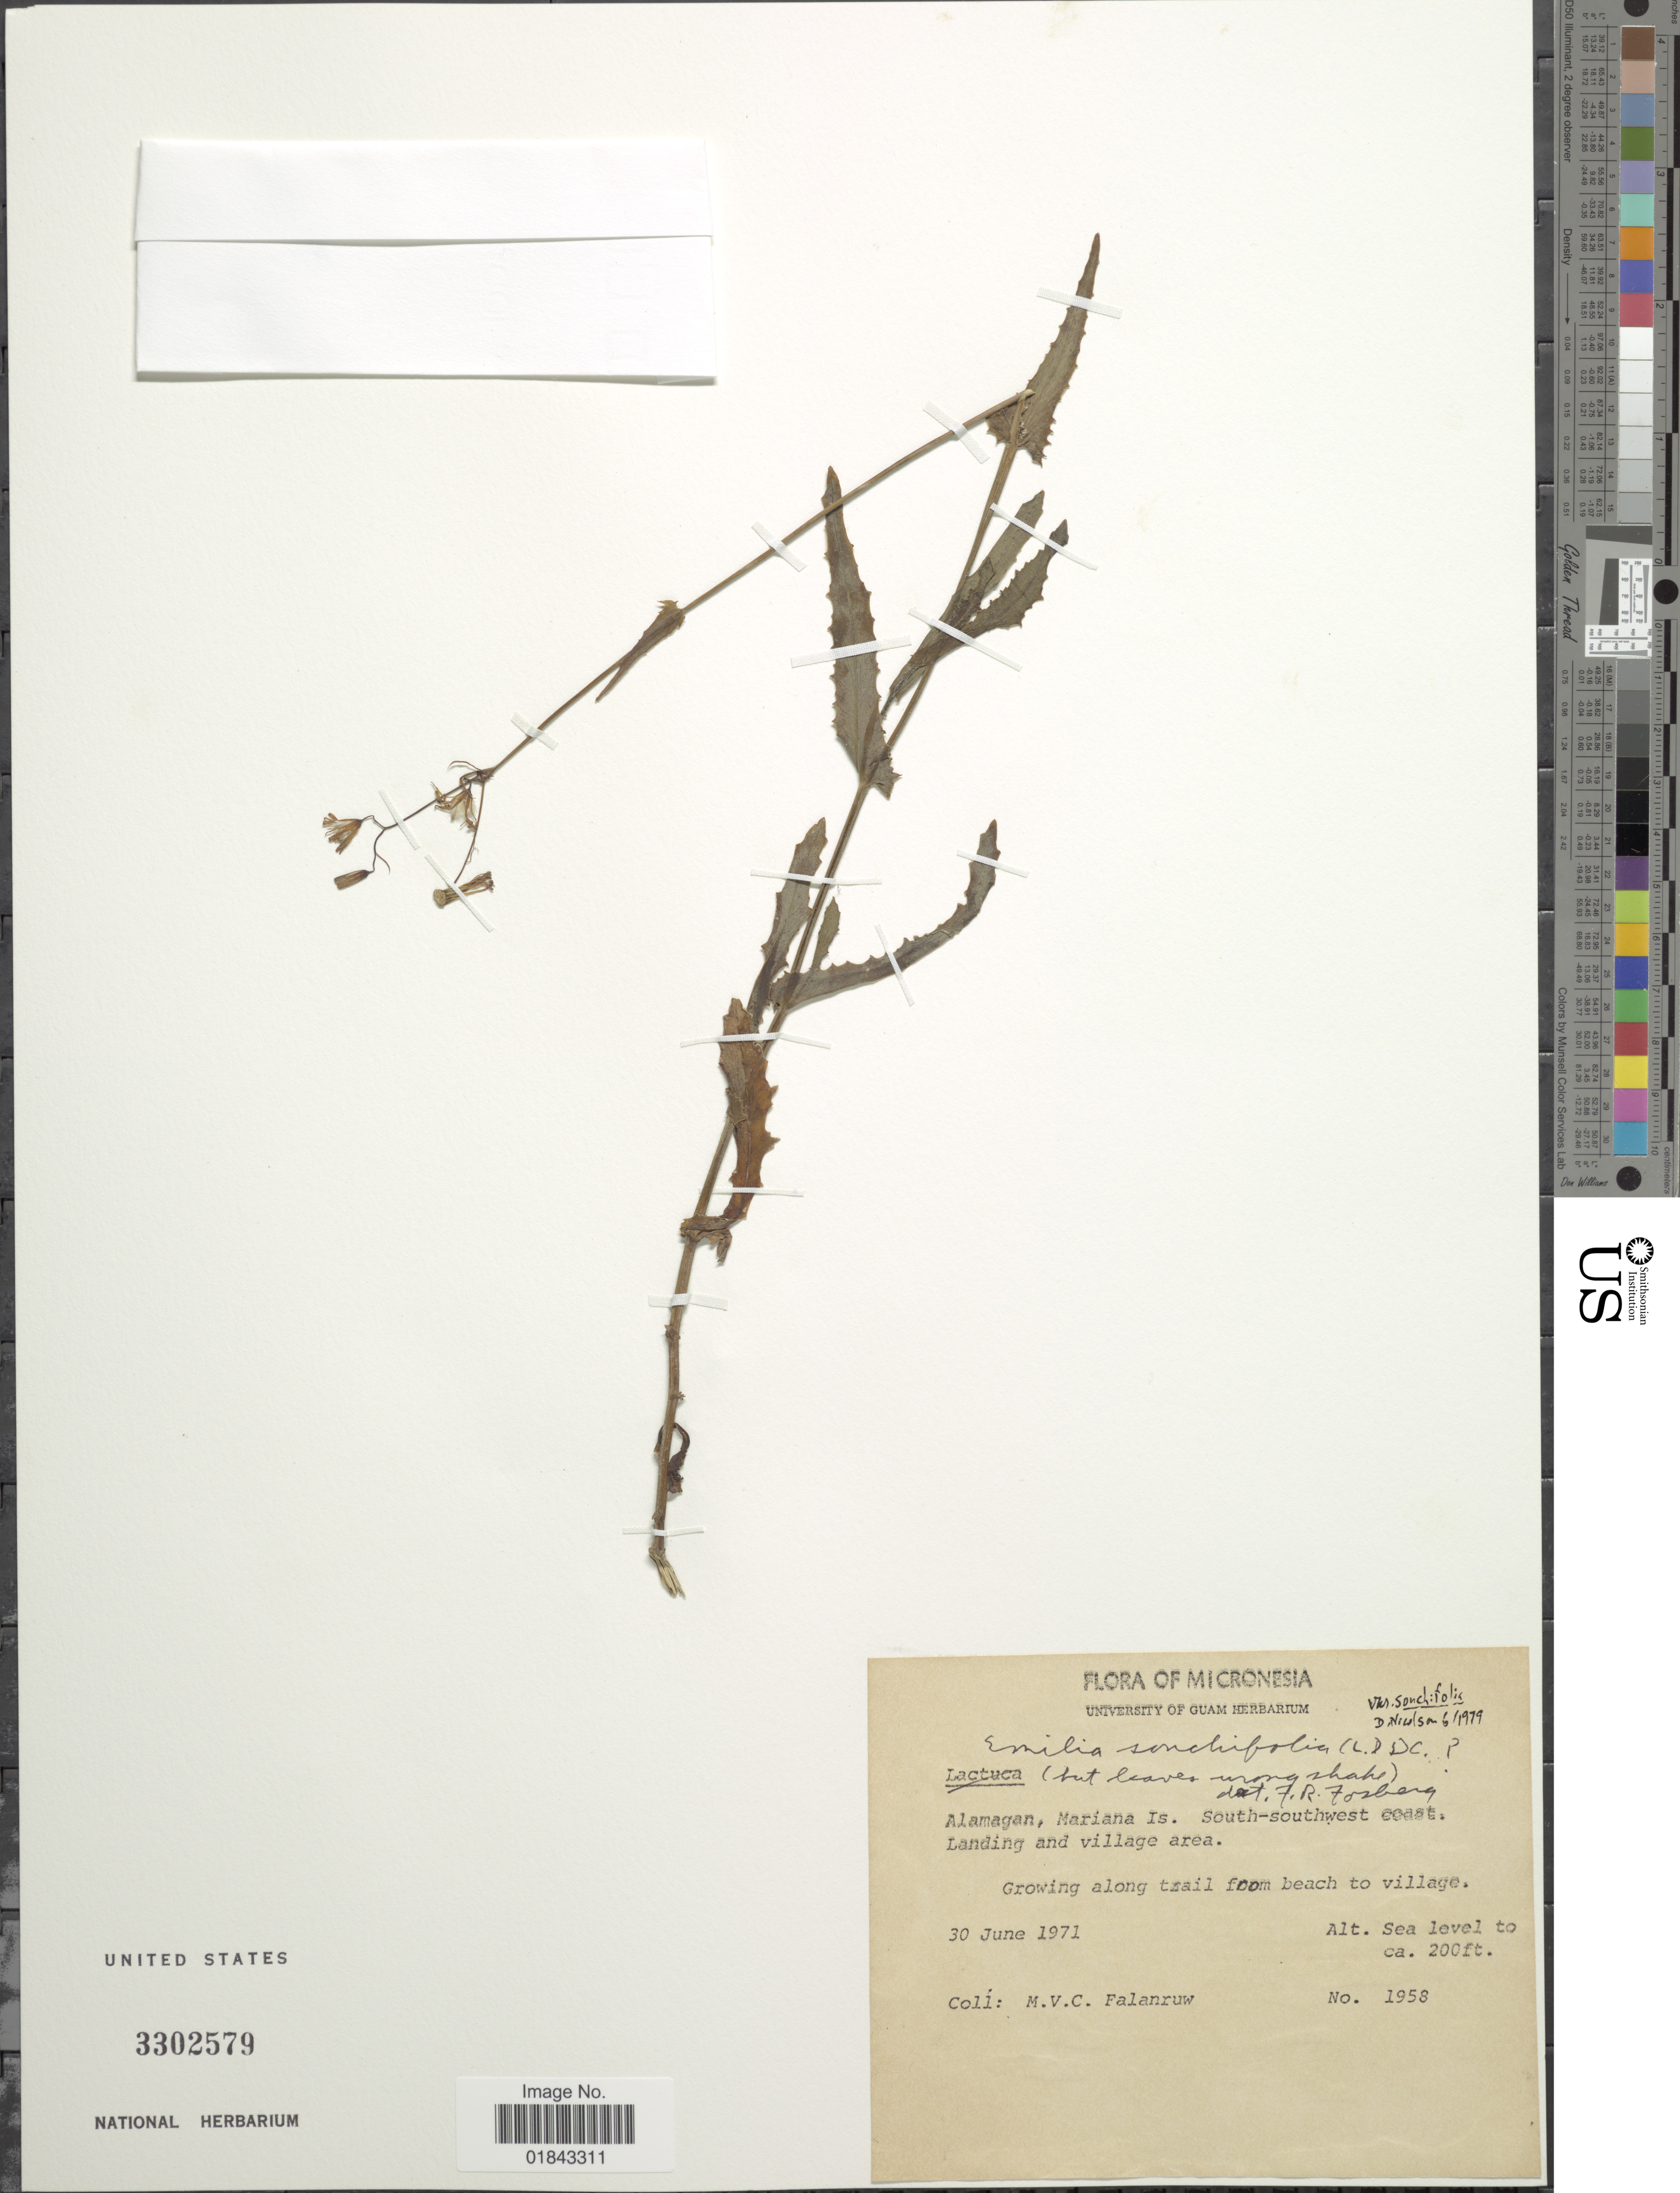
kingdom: Plantae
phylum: Tracheophyta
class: Magnoliopsida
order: Asterales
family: Asteraceae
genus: Emilia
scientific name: Emilia sonchifolia var. sonchifolia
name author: (L.) DC.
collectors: M. V. Falanruw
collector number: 1958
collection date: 1971-06-30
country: Northern Mariana Islands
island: Alamagan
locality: Mircronesia, Alamagan, Mariana Is., south-southwest coast, landing and village area, growing along trail from beach to village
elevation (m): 61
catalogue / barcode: US 3302579